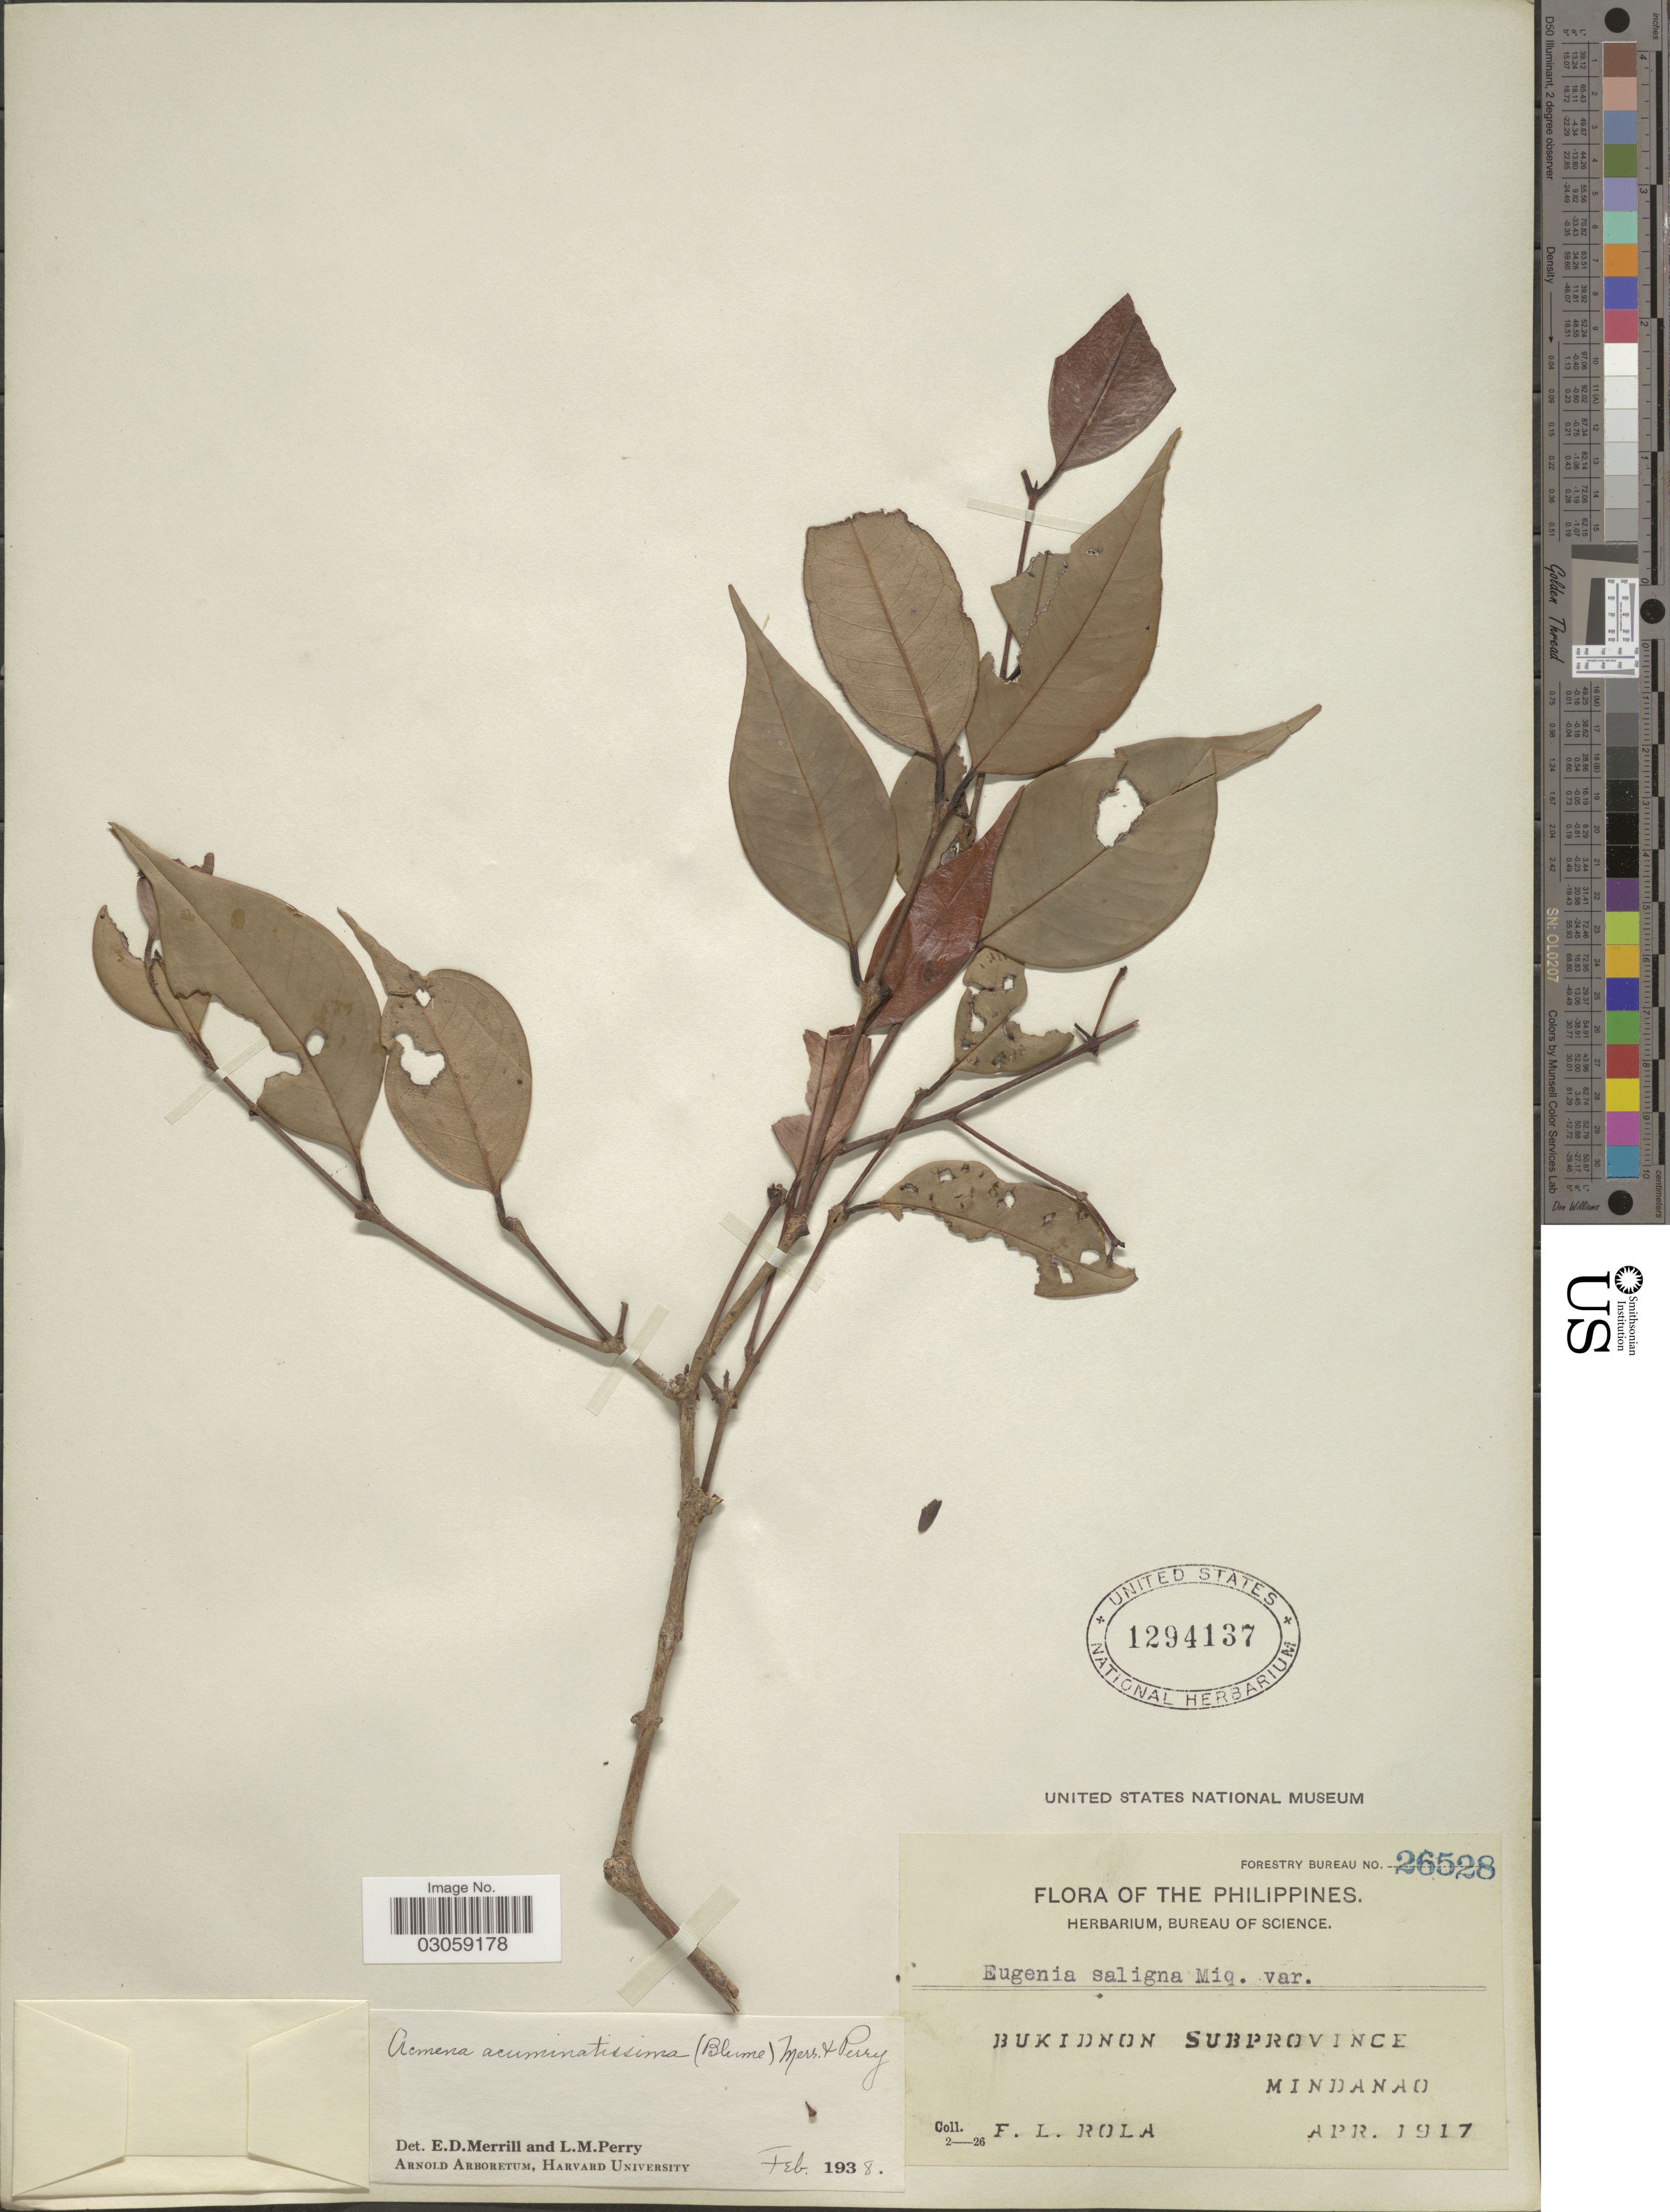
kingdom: Plantae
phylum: Tracheophyta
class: Magnoliopsida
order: Myrtales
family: Myrtaceae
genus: Syzygium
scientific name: Syzygium acuminatissimum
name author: (Blume) DC.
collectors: F. Rola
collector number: Forestry Bureau 26528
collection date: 1917-04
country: Philippines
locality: Bukidnon Subprovince. Mindanao.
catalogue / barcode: US 1294137